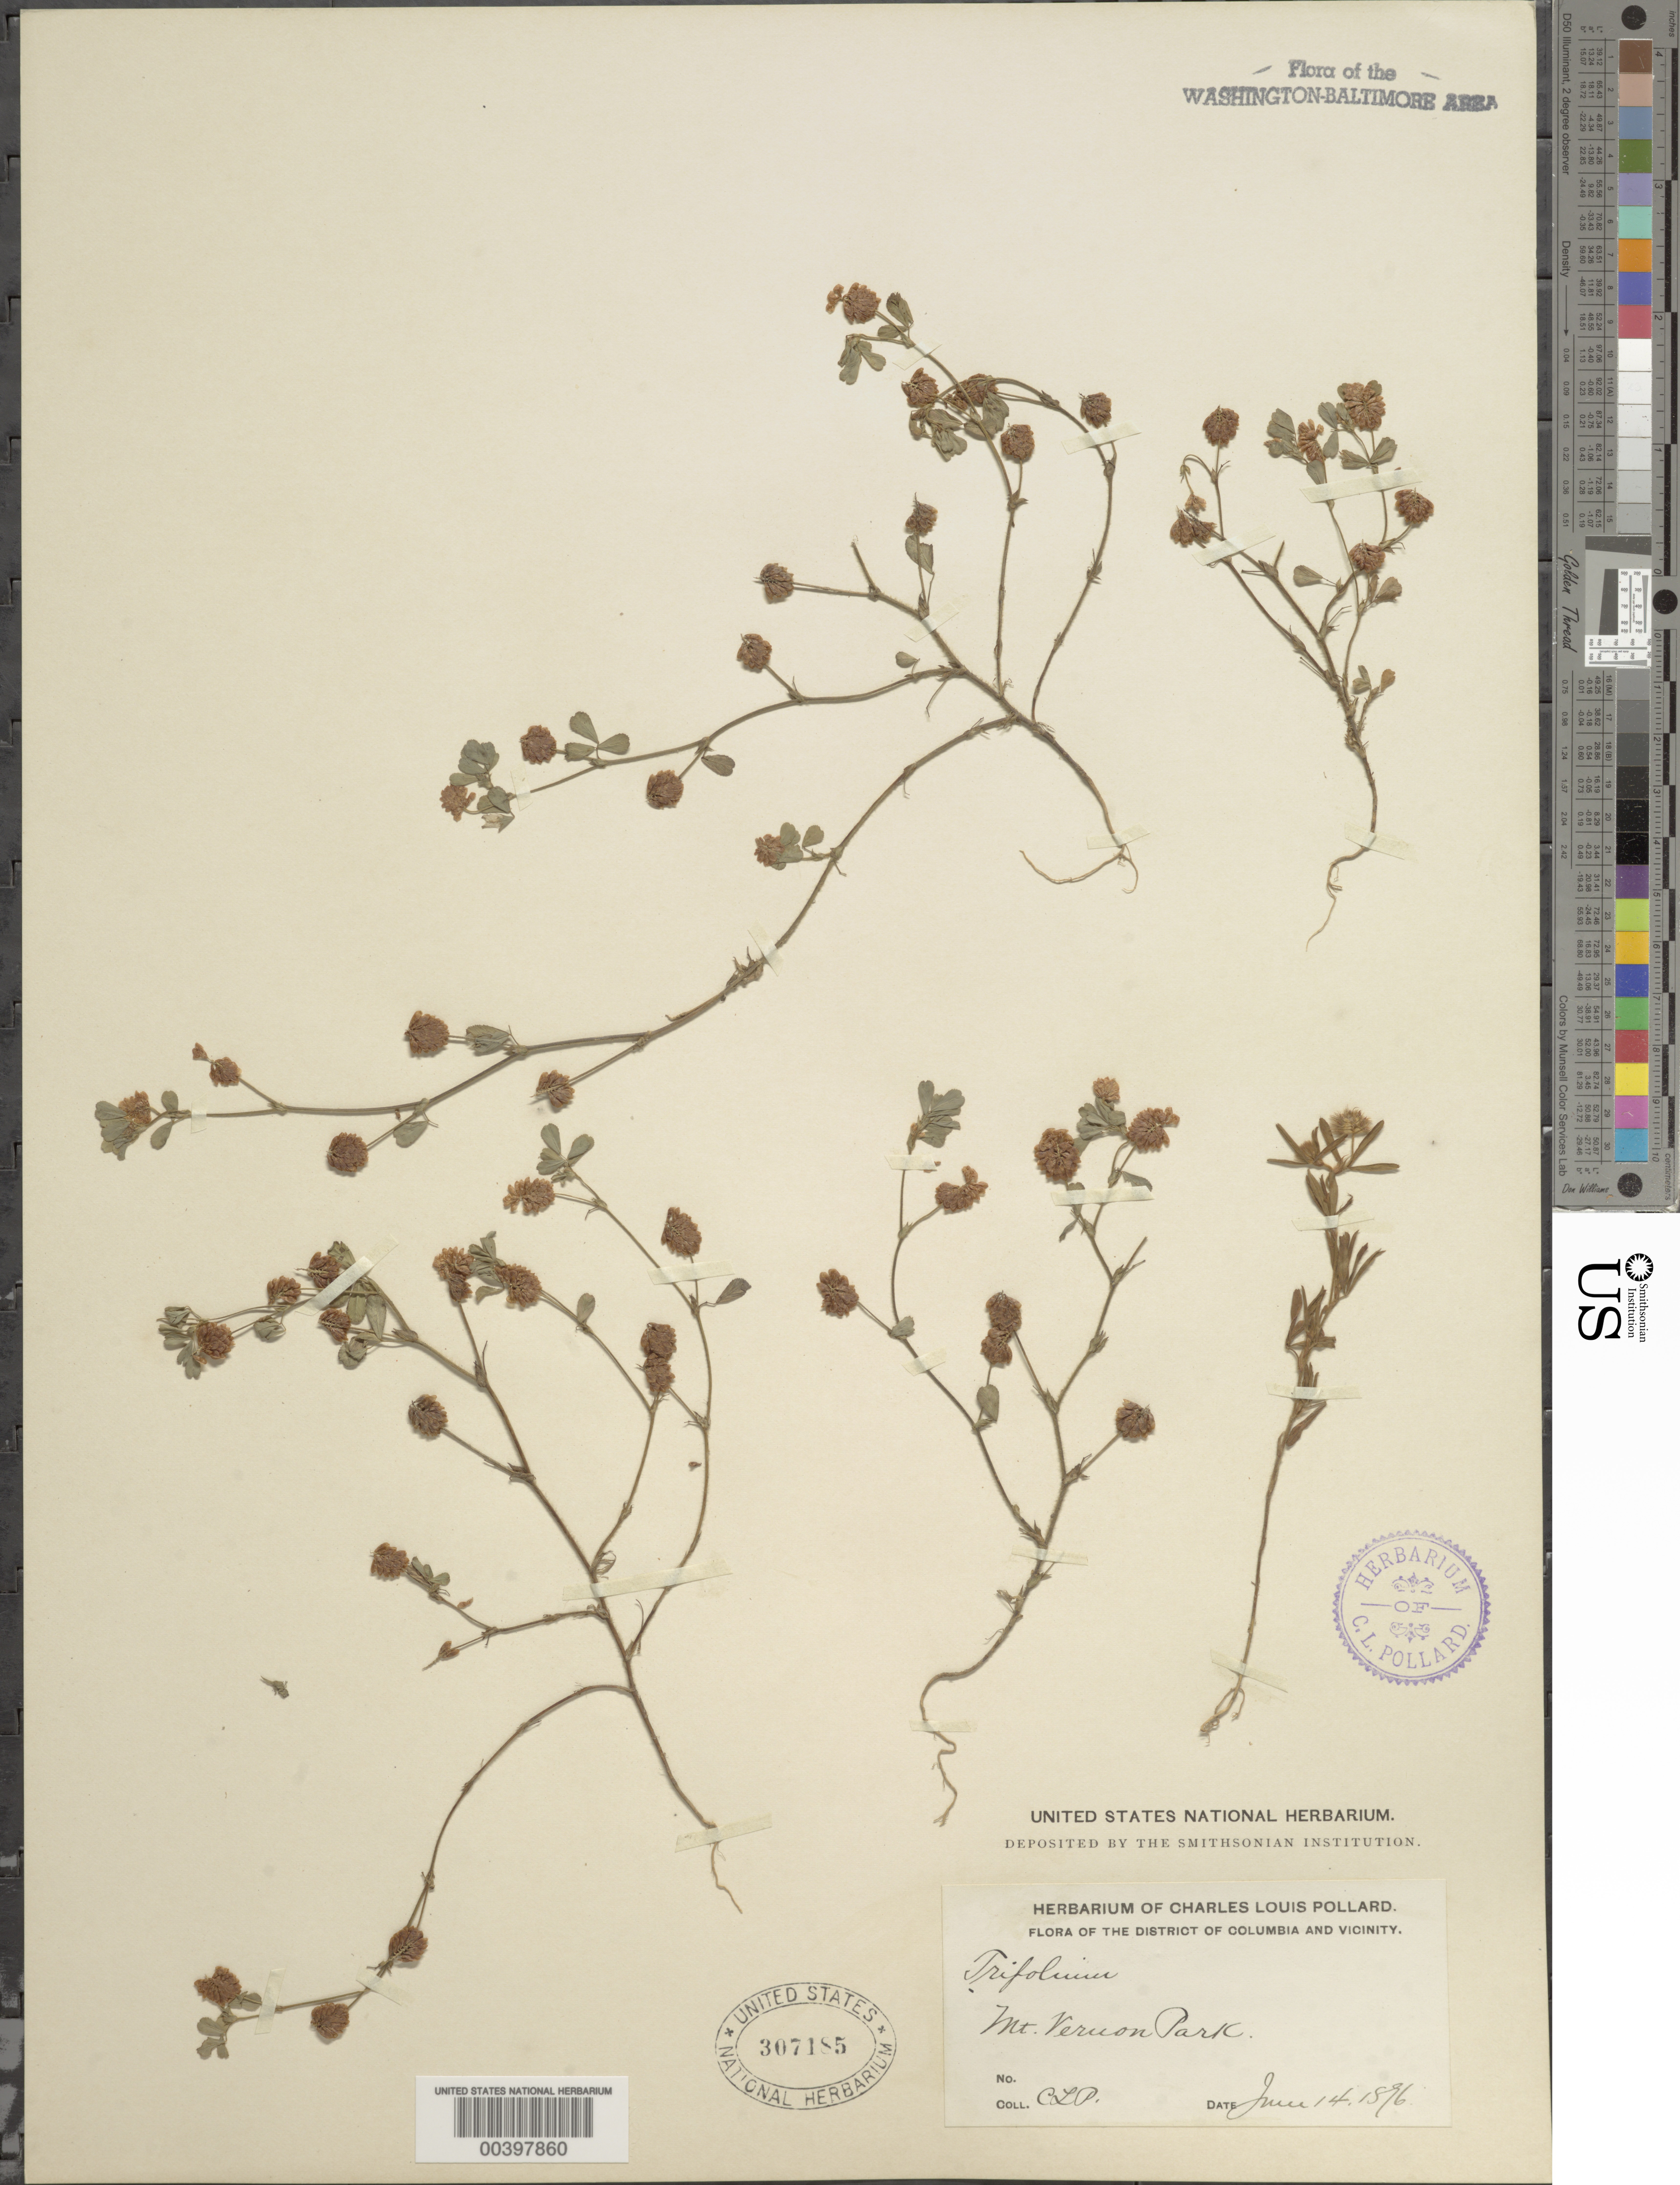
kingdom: Plantae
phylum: Tracheophyta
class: Magnoliopsida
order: Fabales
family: Fabaceae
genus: Trifolium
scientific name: Trifolium campestre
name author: Schreb.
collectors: C. L. Pollard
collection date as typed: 14 Jun 1896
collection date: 1896-06-14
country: United States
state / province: Virginia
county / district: Fairfax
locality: Mount Vernon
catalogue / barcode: US 307185